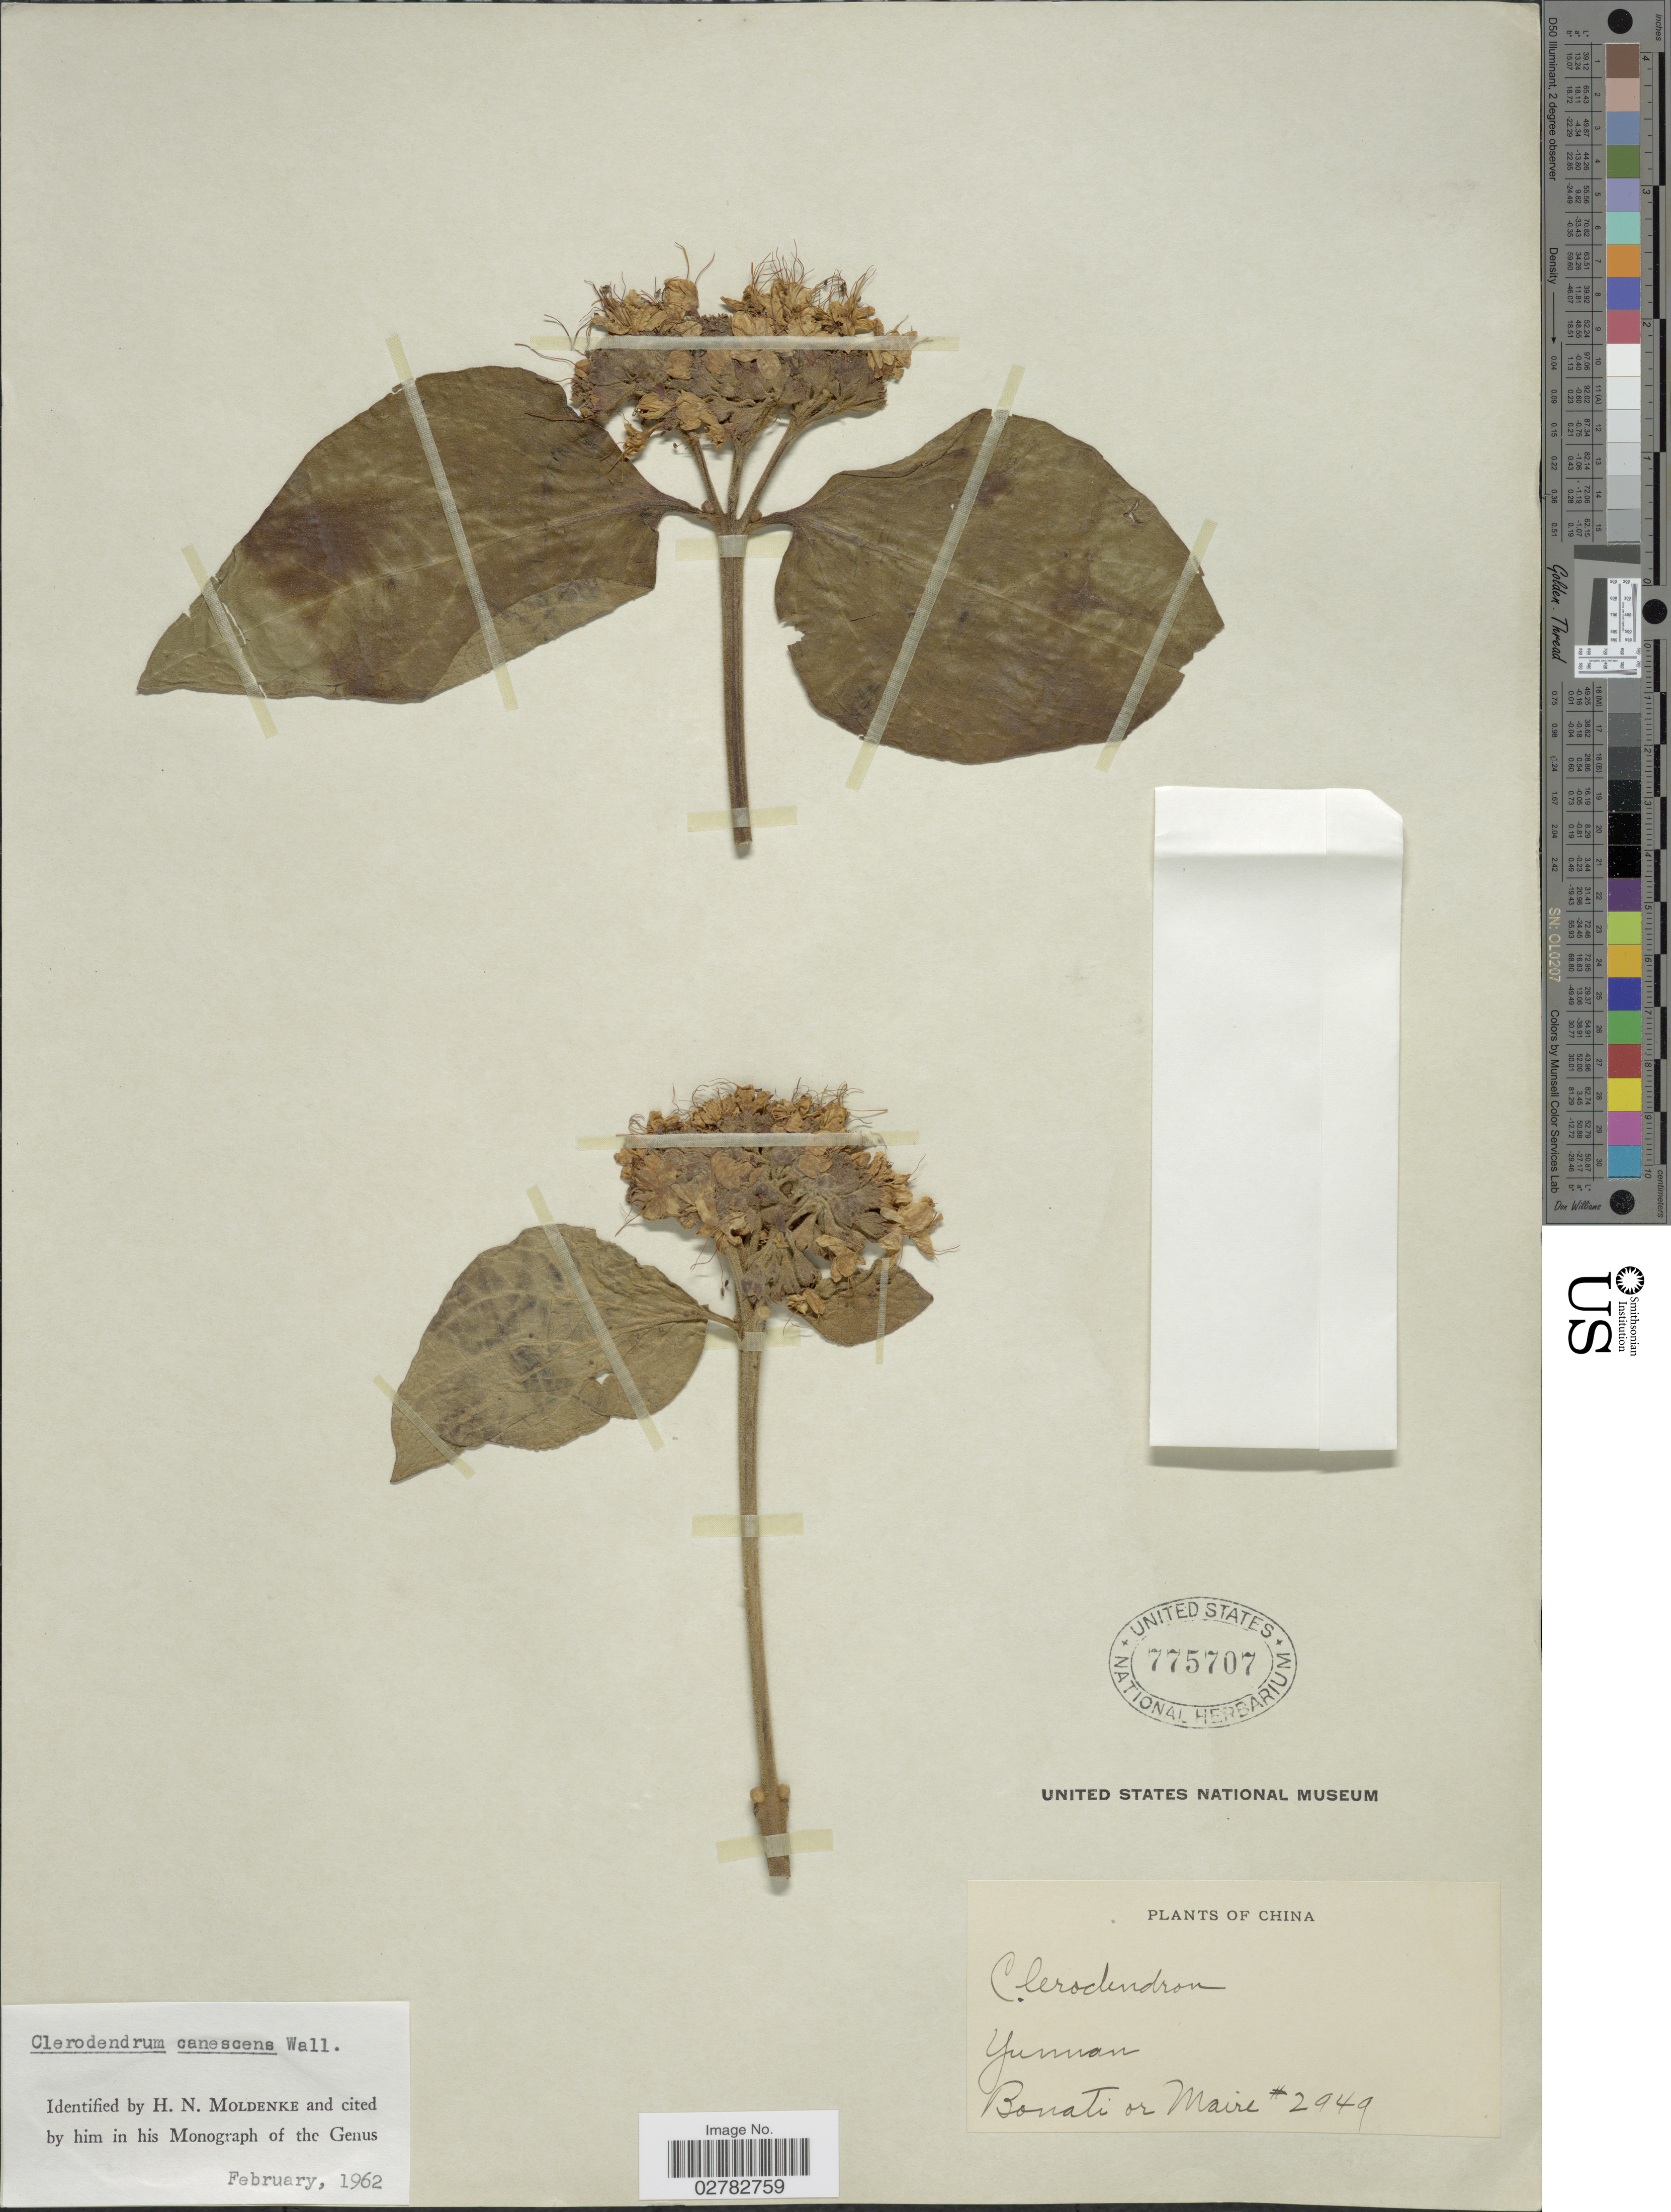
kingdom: Plantae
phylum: Tracheophyta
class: Magnoliopsida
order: Lamiales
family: Lamiaceae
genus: Clerodendrum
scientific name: Clerodendrum canescens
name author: Wall. ex Walp.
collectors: -. Bonati & Maire, --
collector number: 2949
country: China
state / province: Yunnan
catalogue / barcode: US 775707